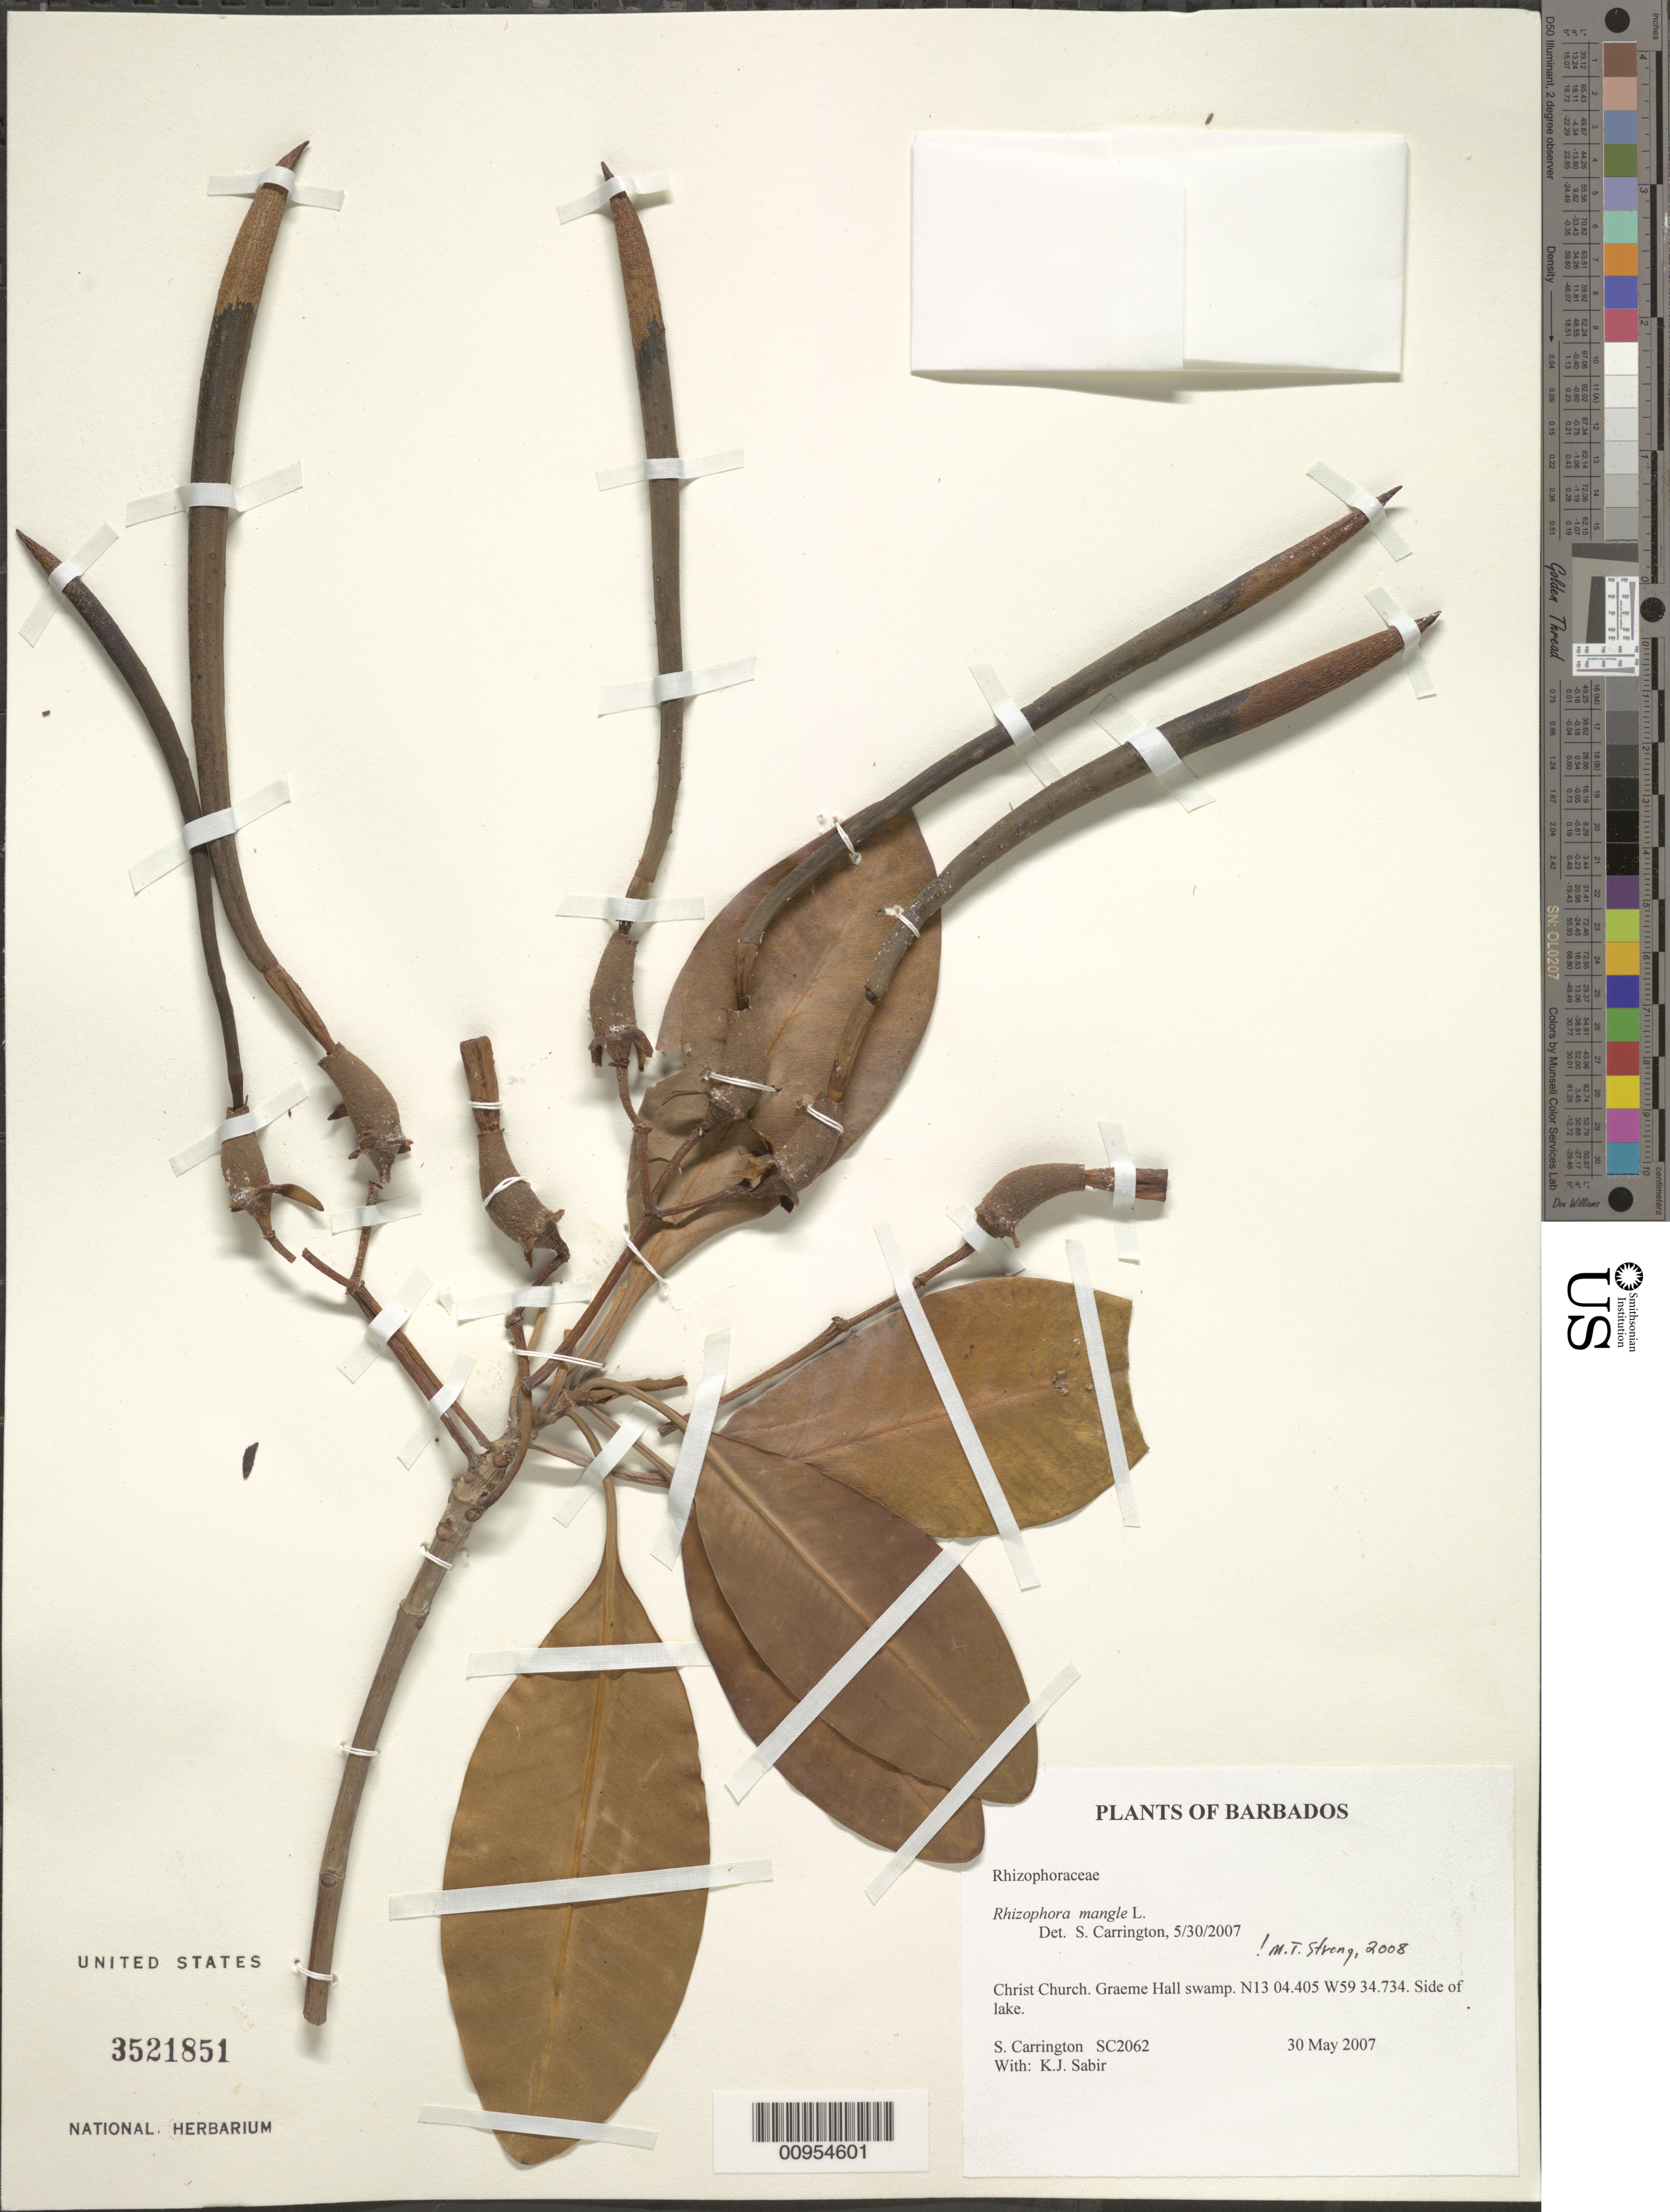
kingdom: Plantae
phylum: Tracheophyta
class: Magnoliopsida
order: Malpighiales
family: Rhizophoraceae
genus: Rhizophora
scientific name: Rhizophora mangle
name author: L.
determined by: Strong, M. T., (US), Smithsonian Institution - National Museum of Natural History (UNITED STATES)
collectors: C. M. S. Carrington & K. Sabir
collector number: SC 2062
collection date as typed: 30 May 2007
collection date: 2007-05-30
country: Barbados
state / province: Christ Church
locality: Graeme Hall swamp.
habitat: Side of lake.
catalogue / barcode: US 3521851